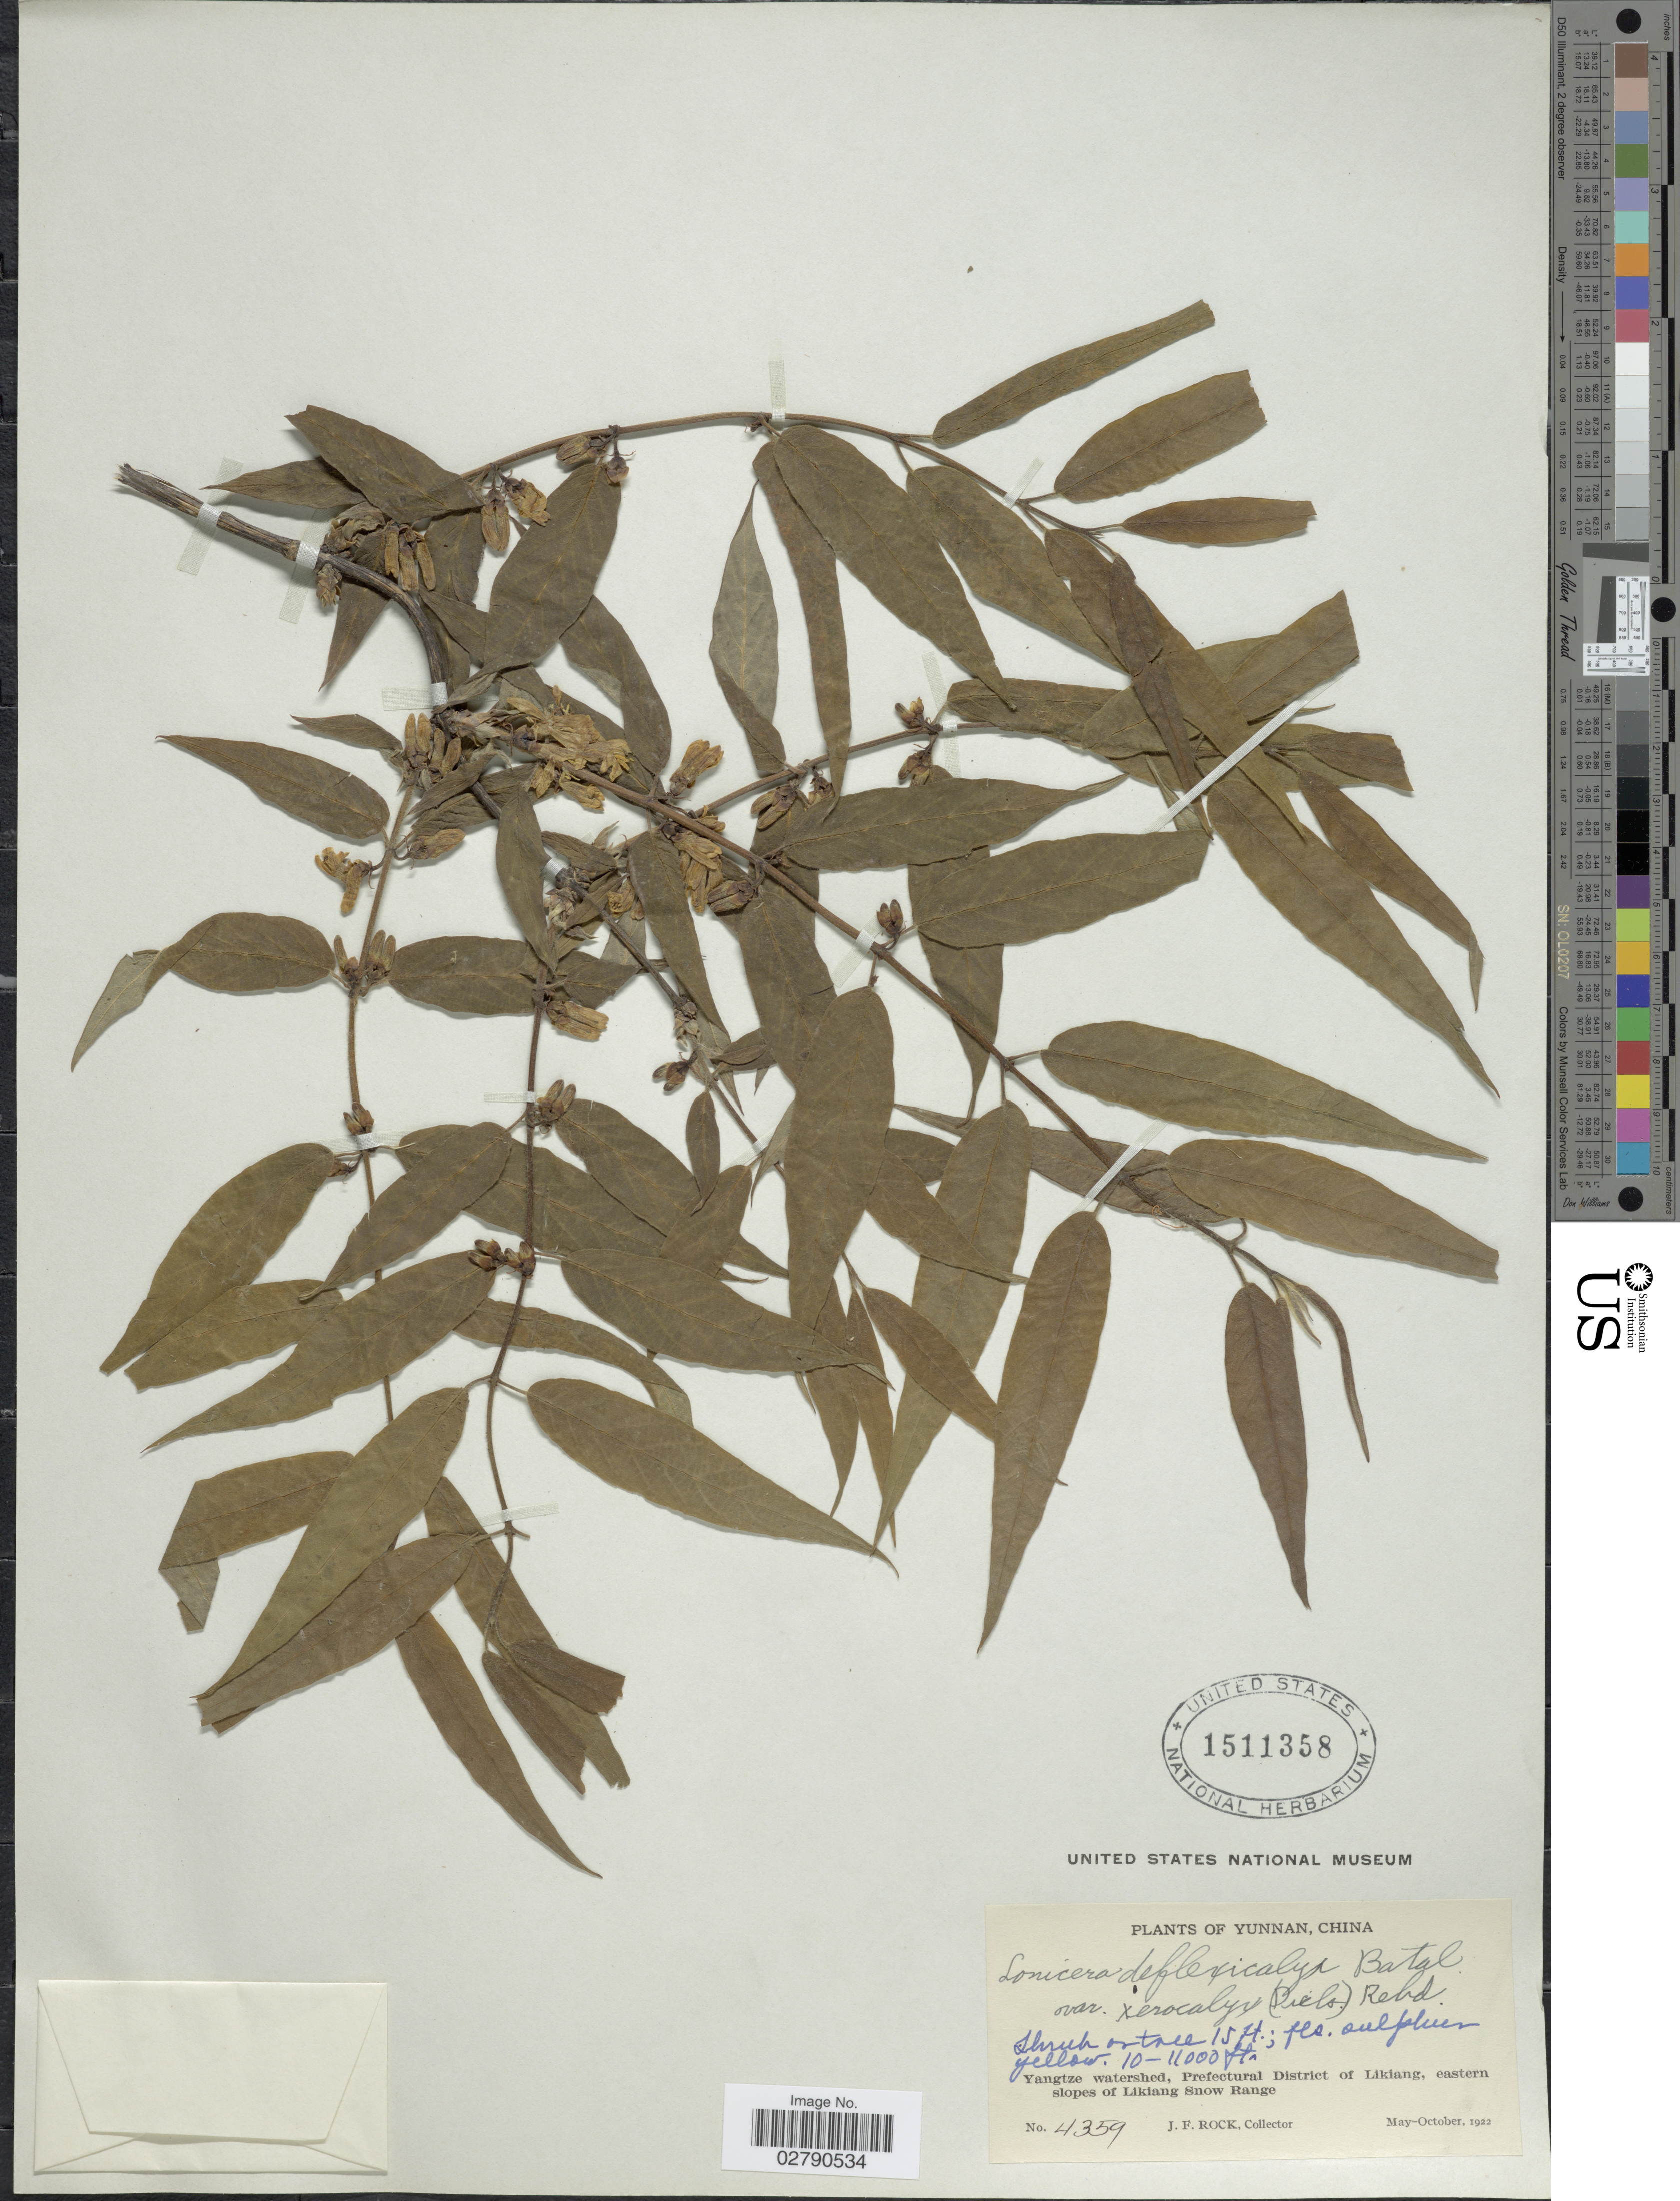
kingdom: Plantae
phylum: Tracheophyta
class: Magnoliopsida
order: Dipsacales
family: Caprifoliaceae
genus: Lonicera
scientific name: Lonicera deflexicalyx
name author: Batalin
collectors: J. Rock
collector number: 4359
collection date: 1922-05/1922-10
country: China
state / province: Yunnan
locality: Yangtze watershed, Prefectural District of Likiang, eastern slopes of Likiang Snow Range.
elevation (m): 3048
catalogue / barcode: US 1511358